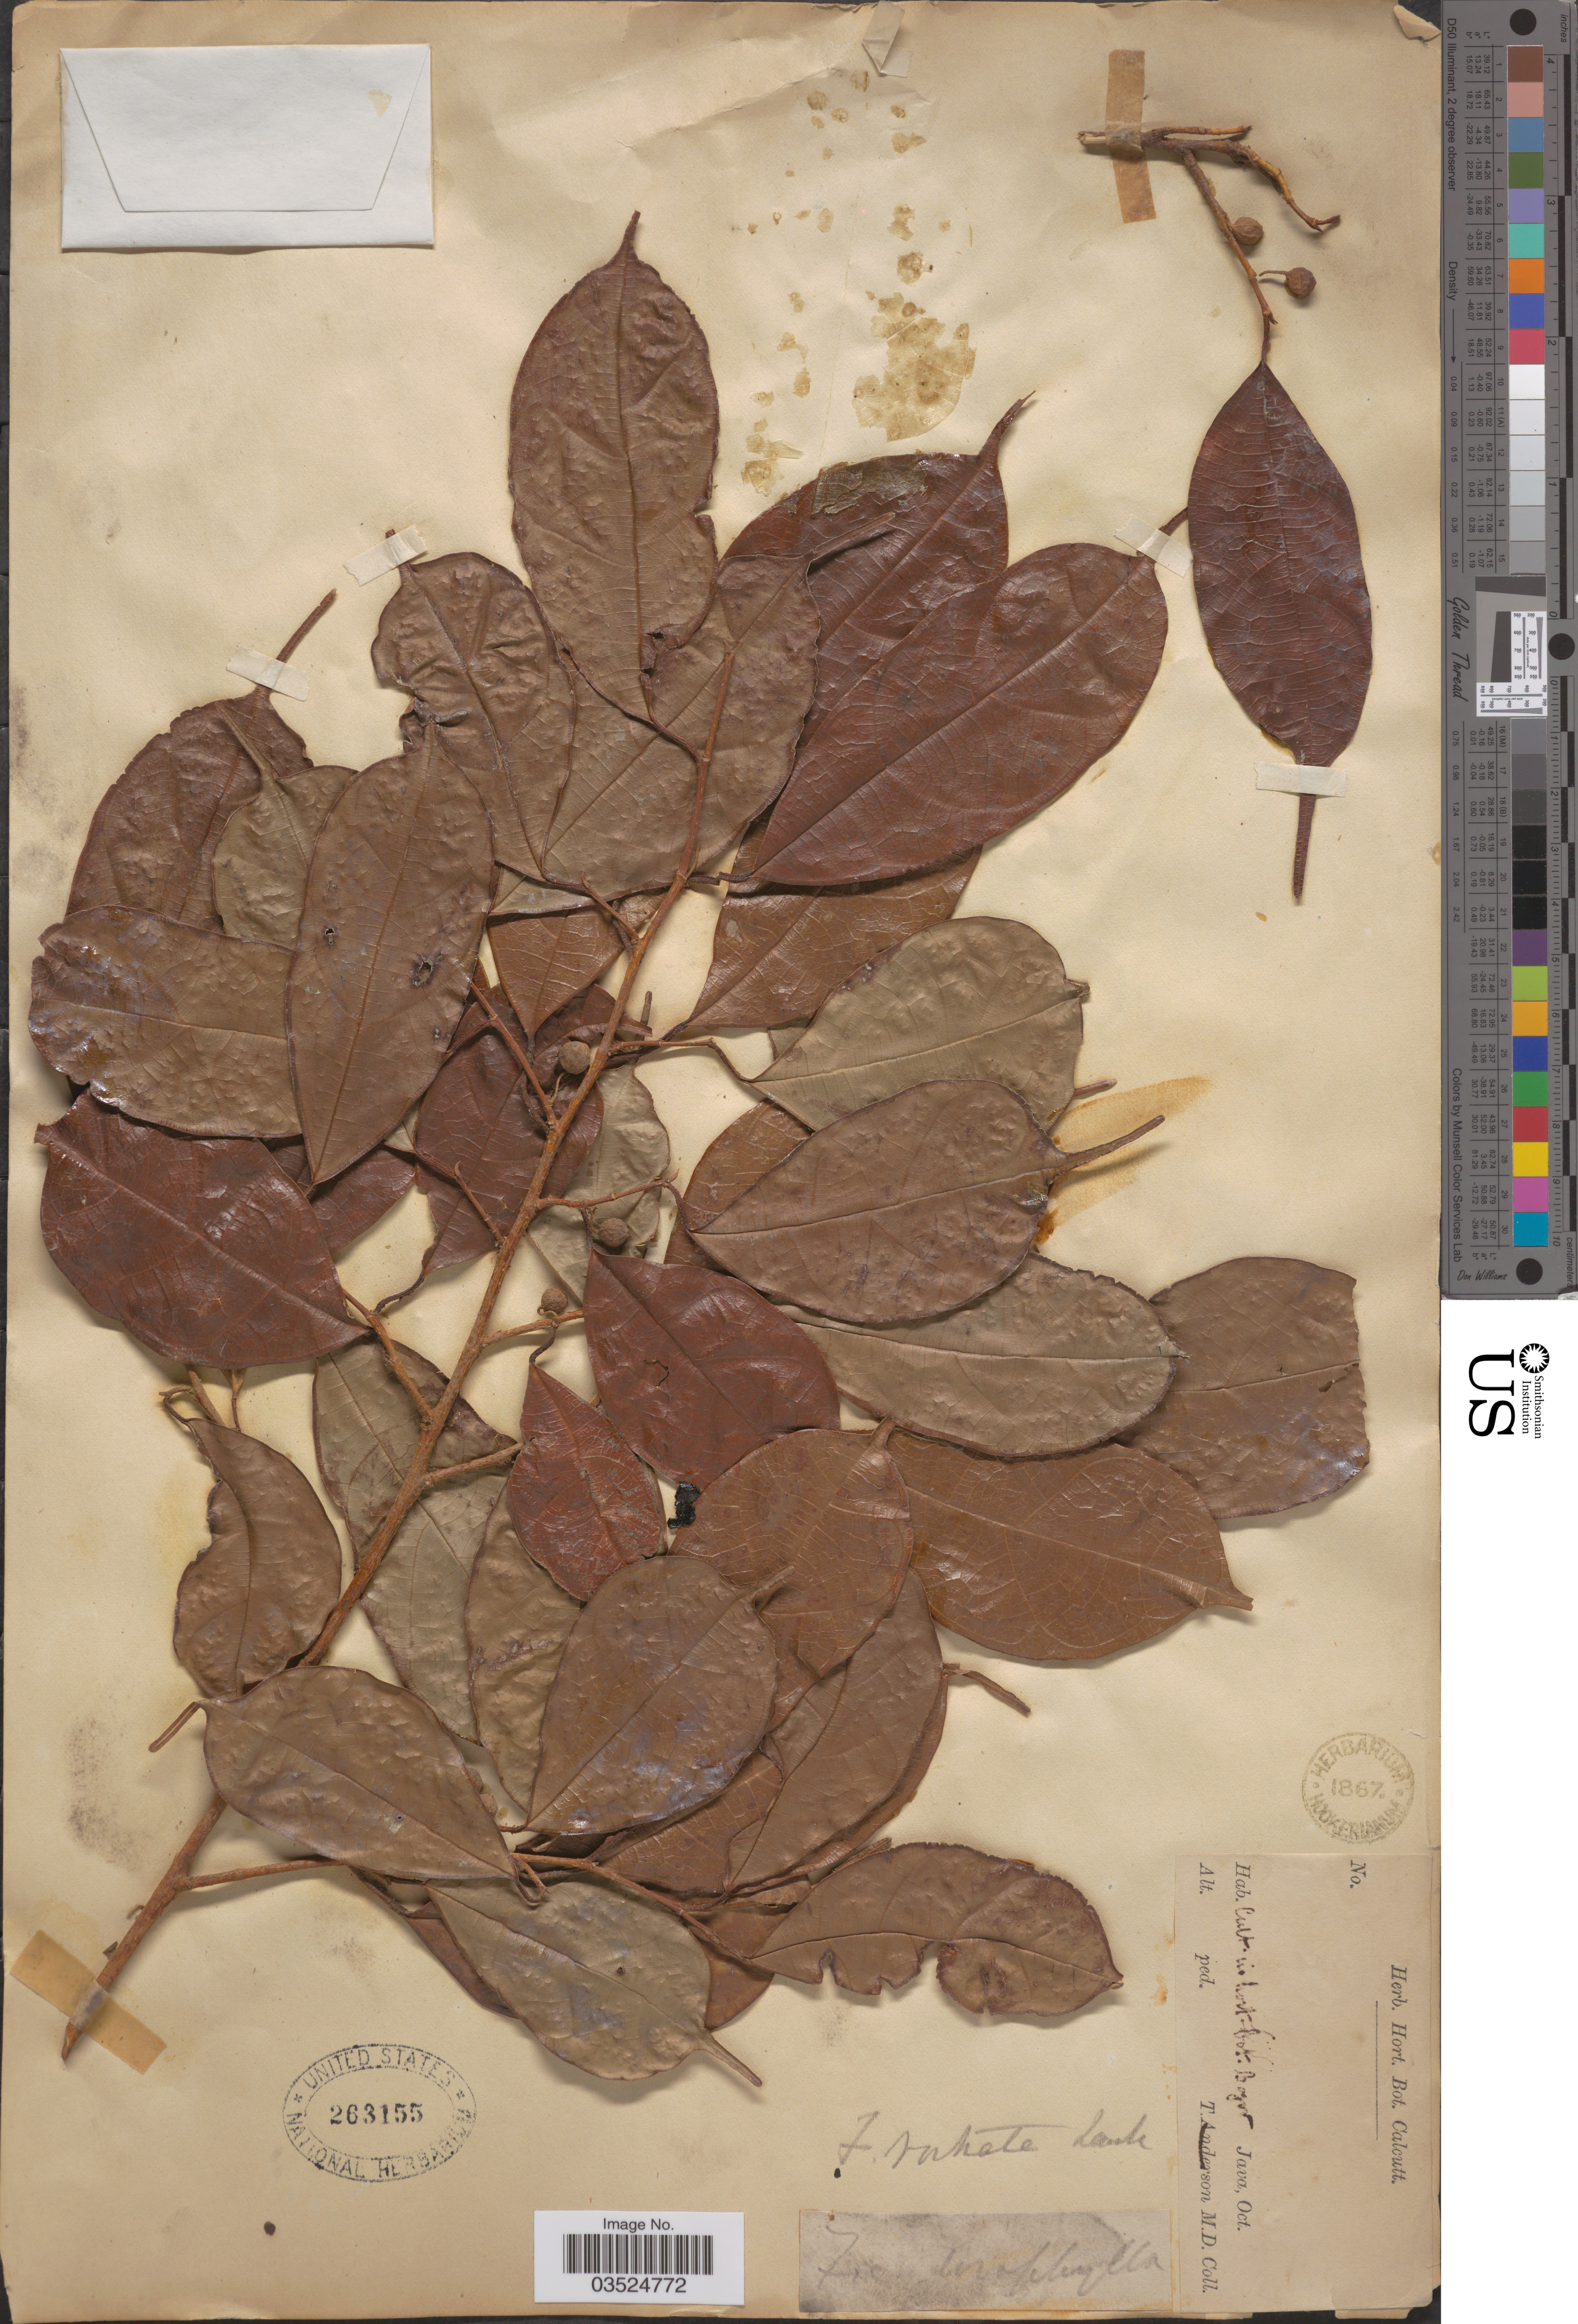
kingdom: Plantae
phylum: Tracheophyta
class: Magnoliopsida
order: Rosales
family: Moraceae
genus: Ficus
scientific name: Ficus sp.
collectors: ex Herb. Hort. Bot. Calcuttensis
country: Indonesia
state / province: Java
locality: Hort. bot. Bogor.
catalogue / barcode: US 263155